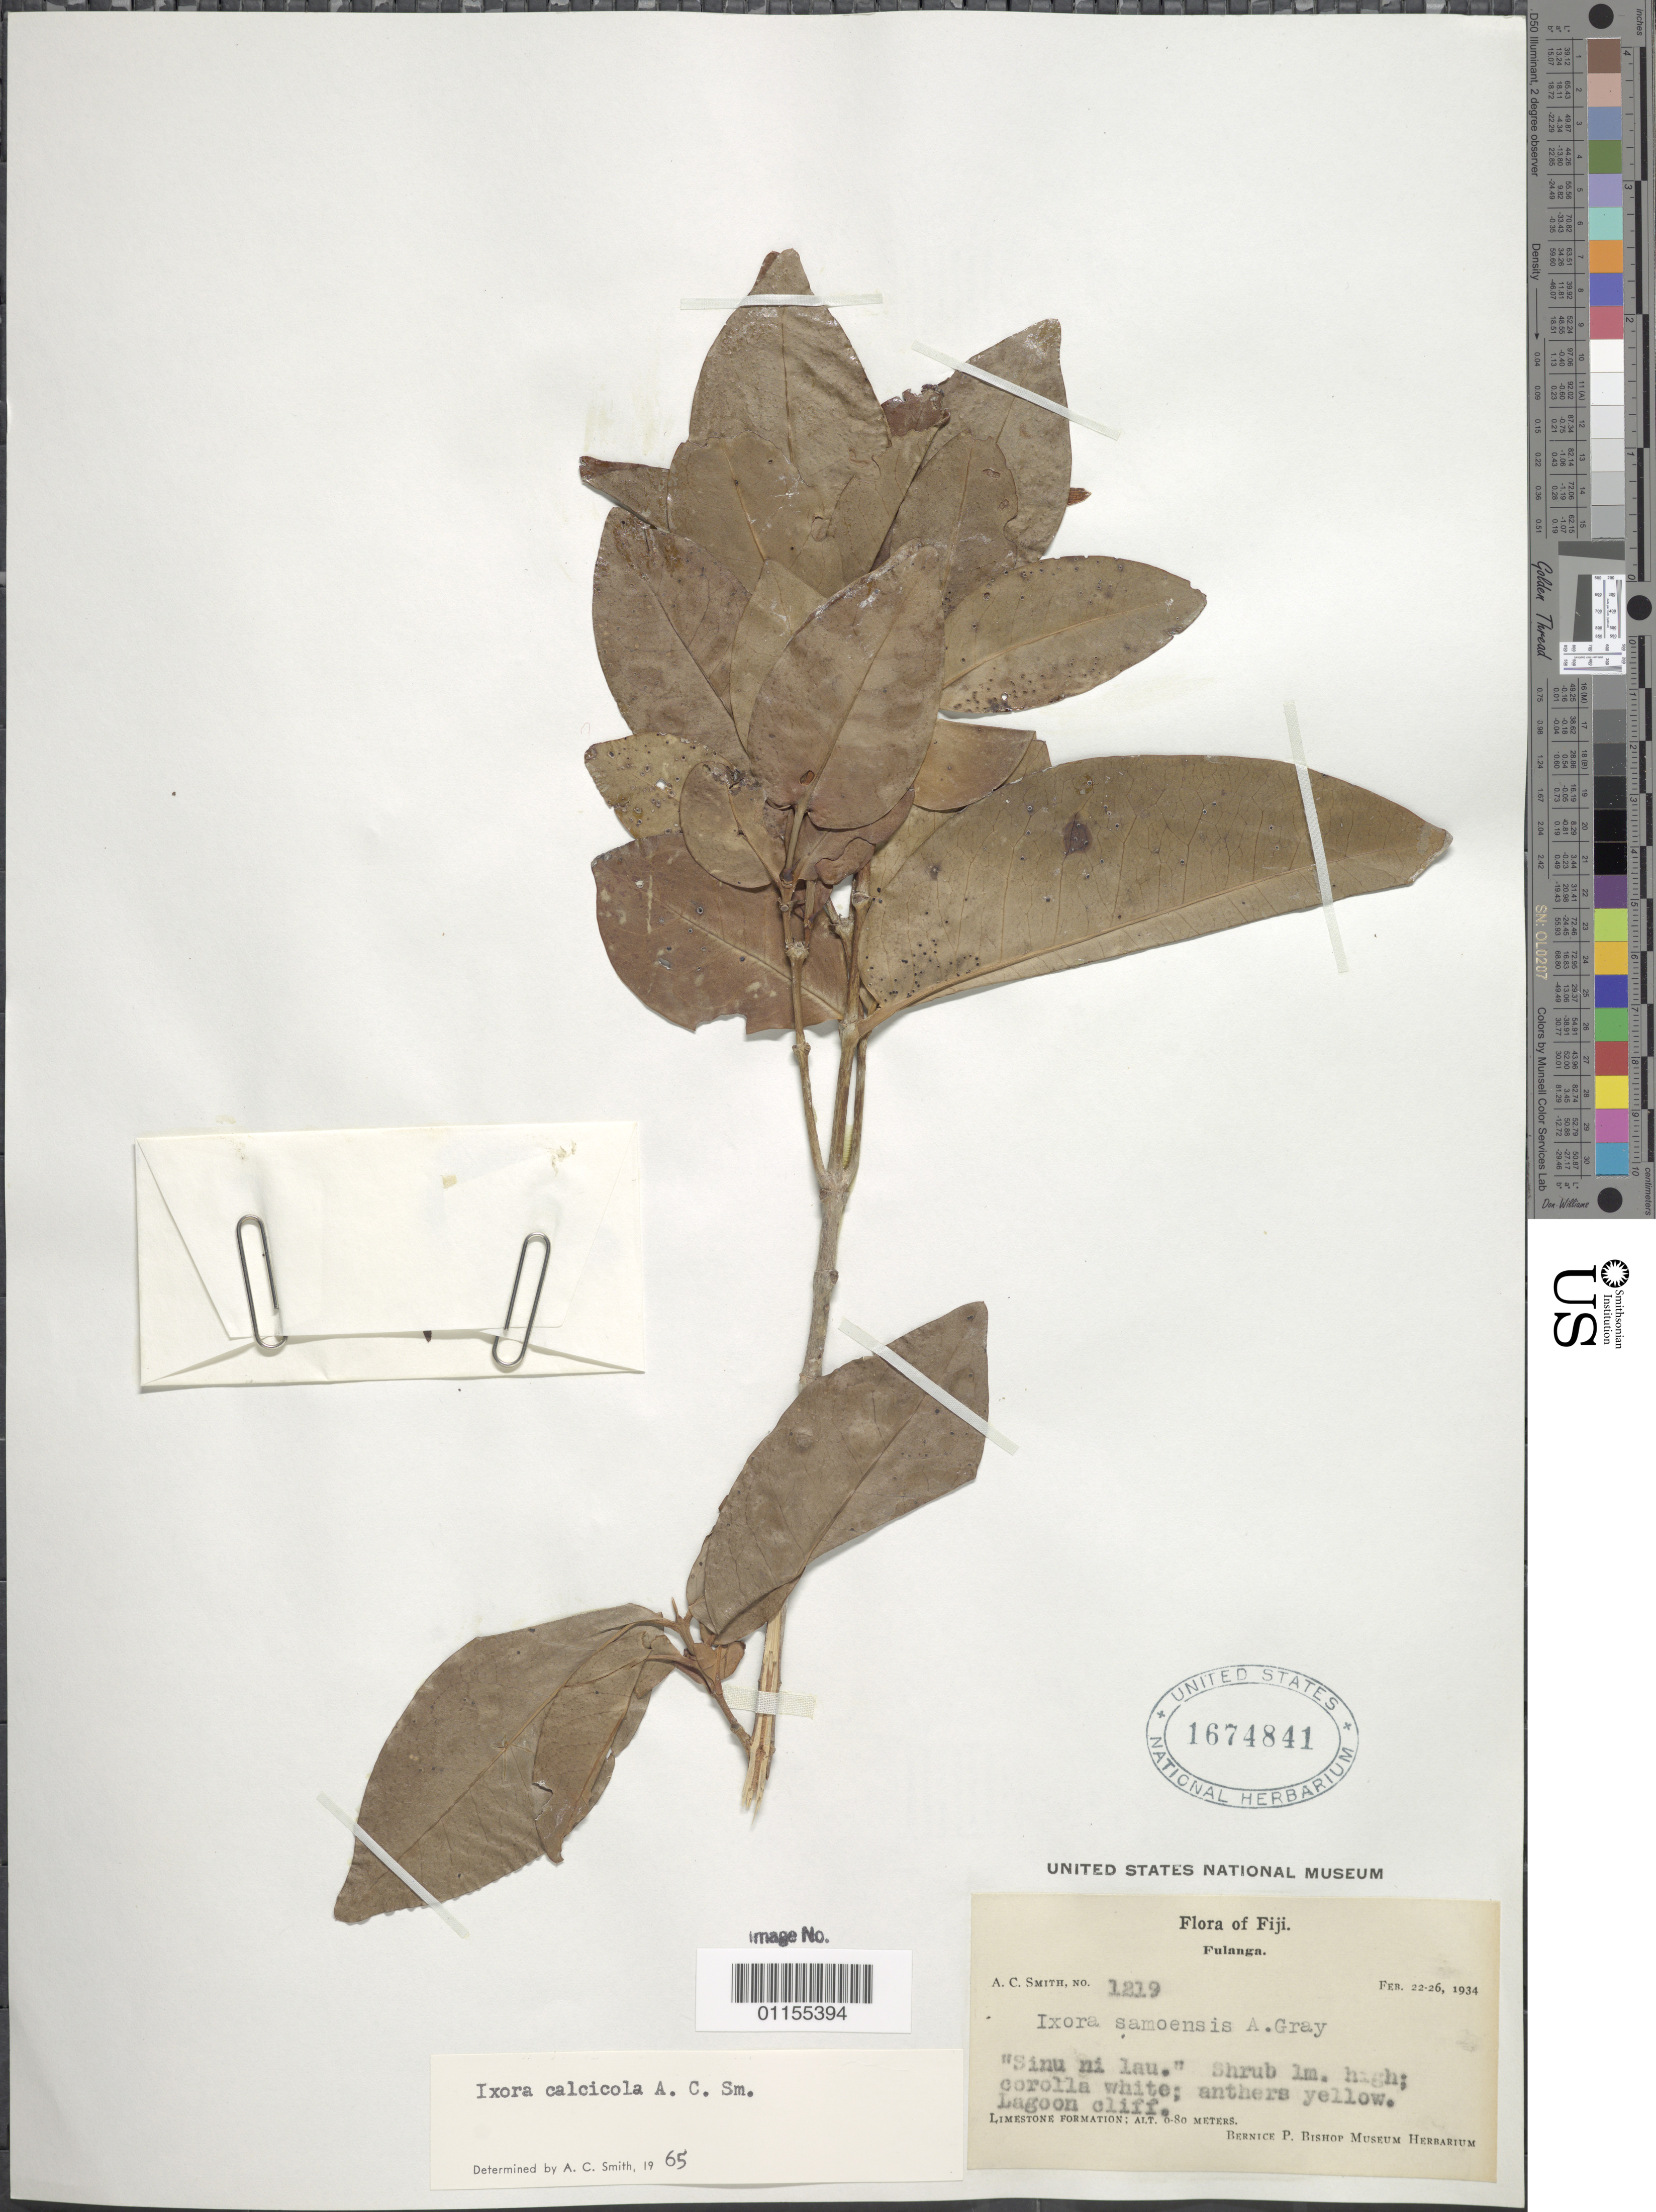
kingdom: Plantae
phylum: Tracheophyta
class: Magnoliopsida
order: Gentianales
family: Rubiaceae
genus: Ixora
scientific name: Ixora calcicola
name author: A.C. Sm.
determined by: Smith, A. C.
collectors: A. C. Smith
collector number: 1219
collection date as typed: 22 Feb 1934 to 26 Feb 1934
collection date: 1934-02-22/1934-02-26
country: Fiji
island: Fulaga [Fulanga]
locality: Fulanga.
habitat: Lagoon cliff.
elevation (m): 0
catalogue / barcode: US 1674841